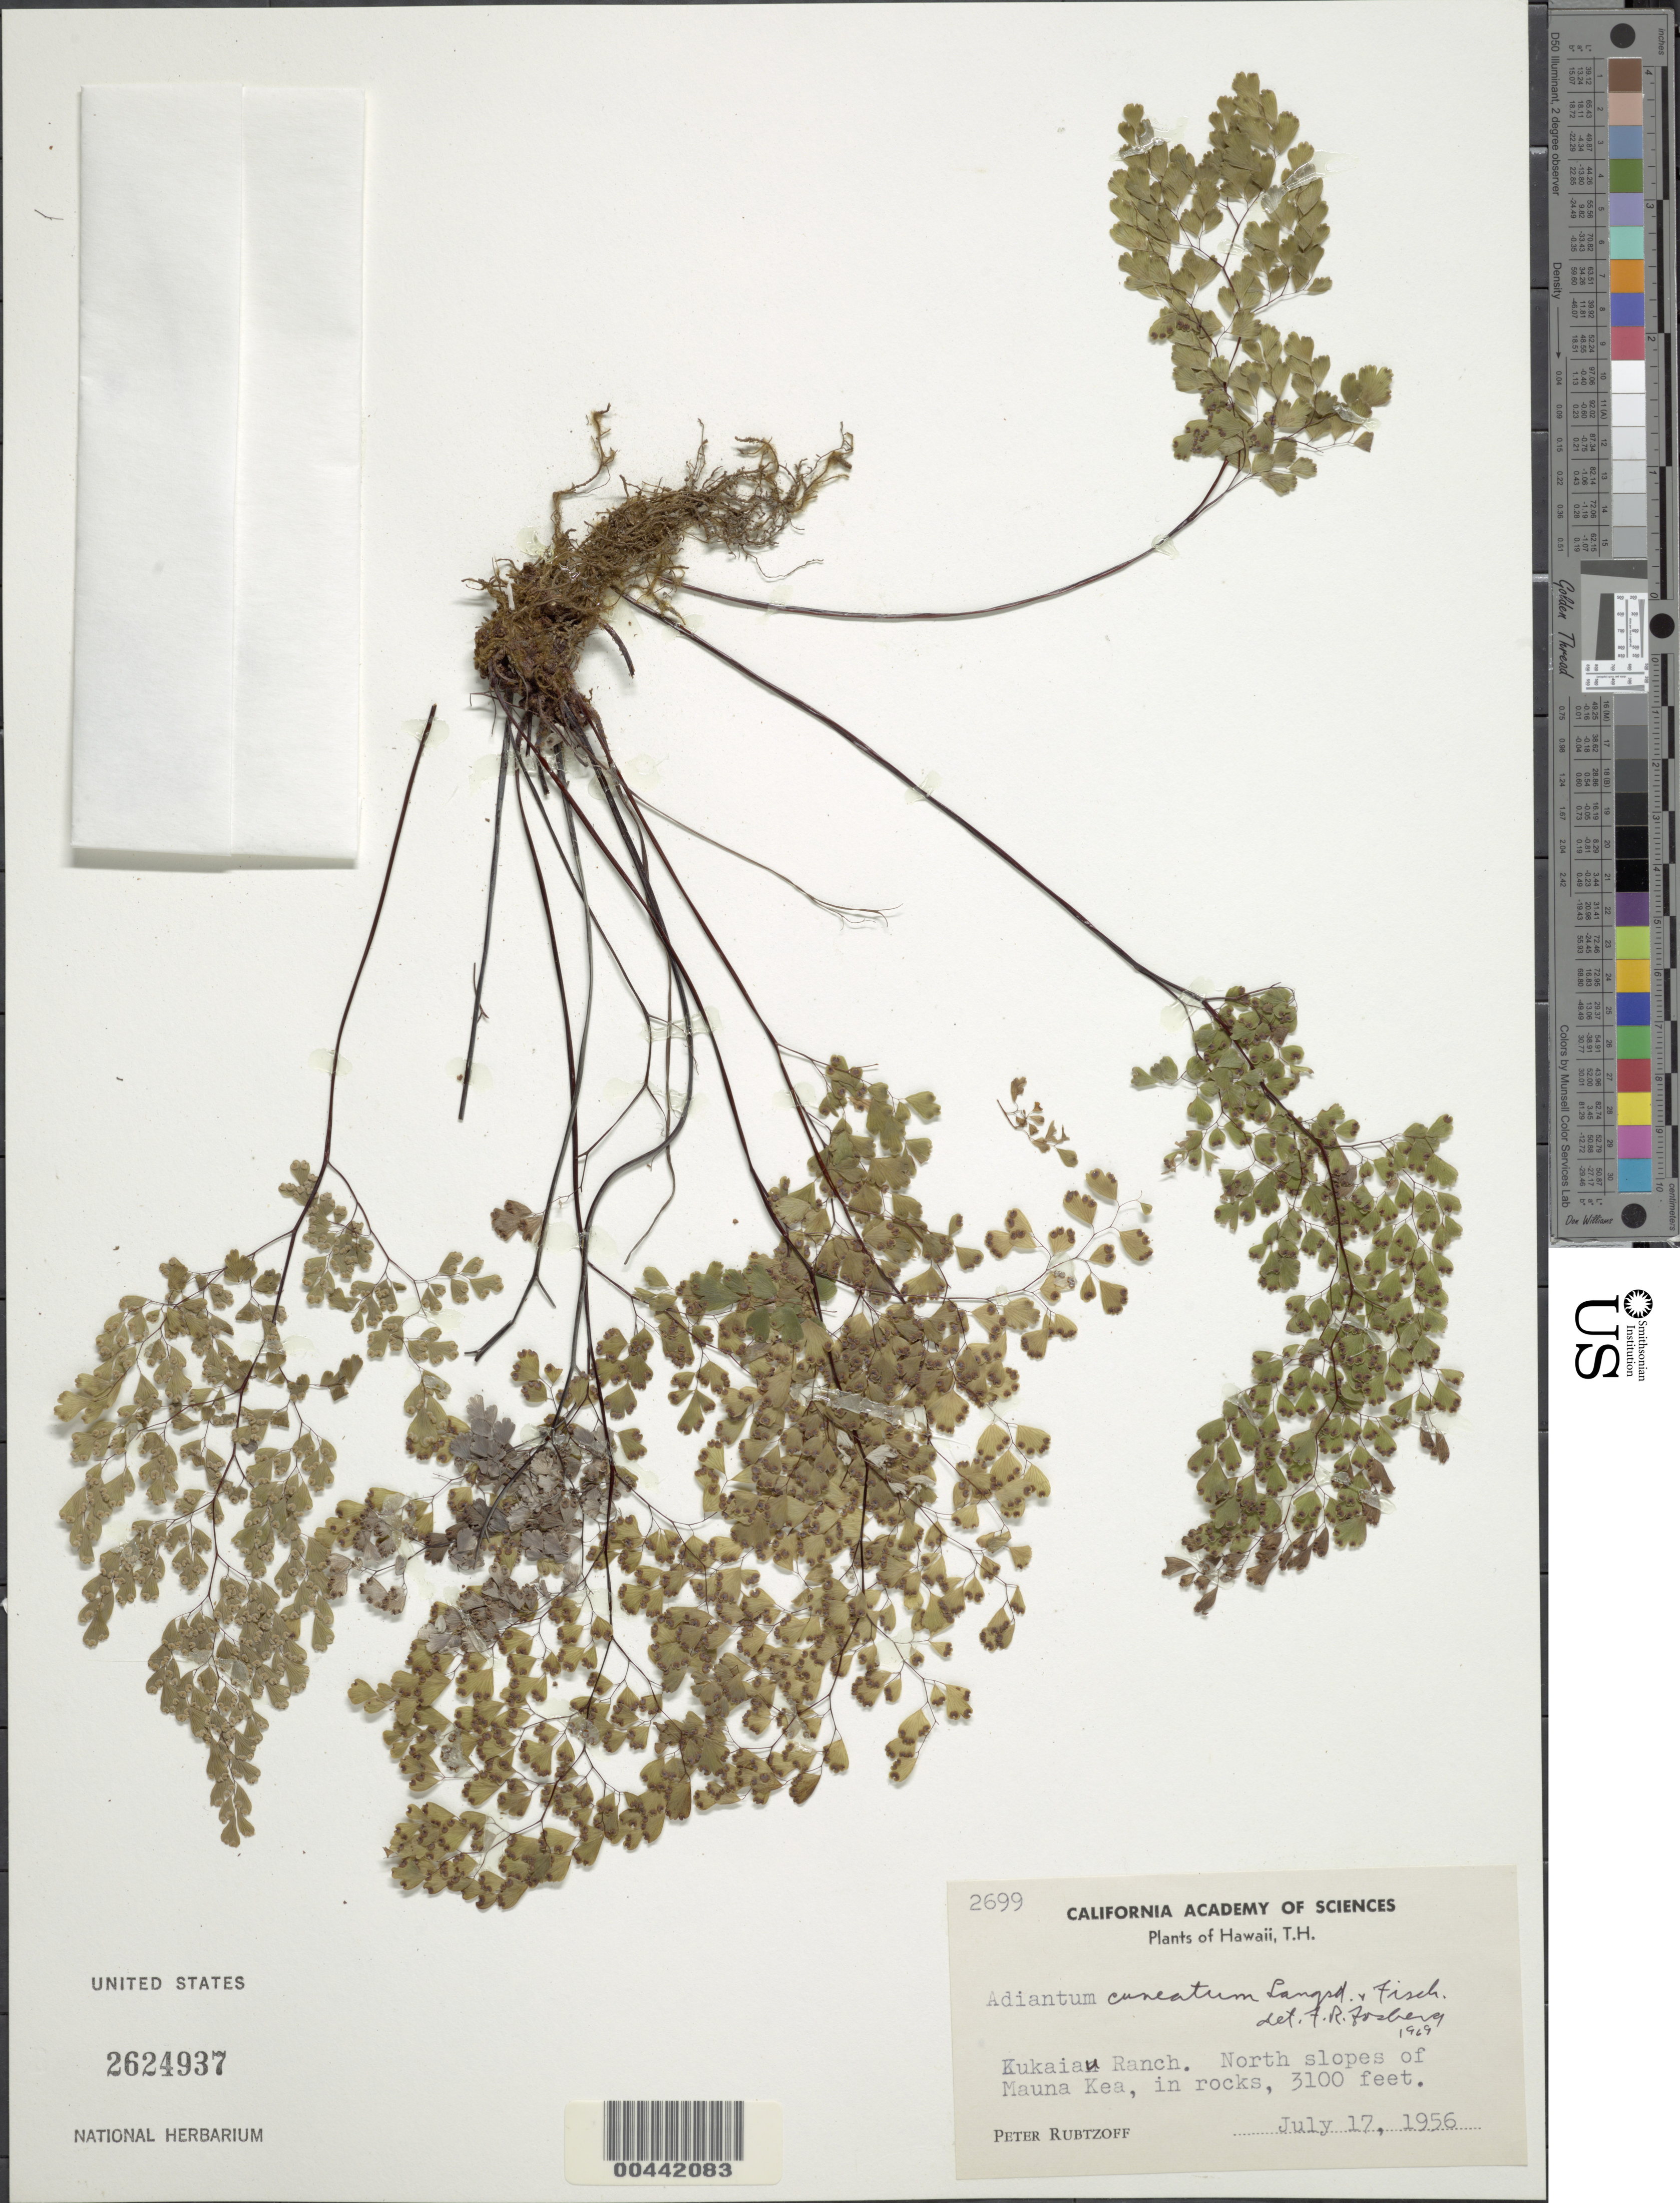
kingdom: Plantae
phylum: Tracheophyta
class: Polypodiopsida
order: Polypodiales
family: Pteridaceae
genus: Adiantum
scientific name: Adiantum raddianum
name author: C. Presl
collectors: P. Rubtzoff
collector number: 2699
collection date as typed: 17 Jul 1956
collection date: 1956-07-17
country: United States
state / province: Hawaii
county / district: Hawaii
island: Hawaii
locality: Kukaiau Ranch, N slopes of Mauna Kea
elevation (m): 945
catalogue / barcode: US 2624937